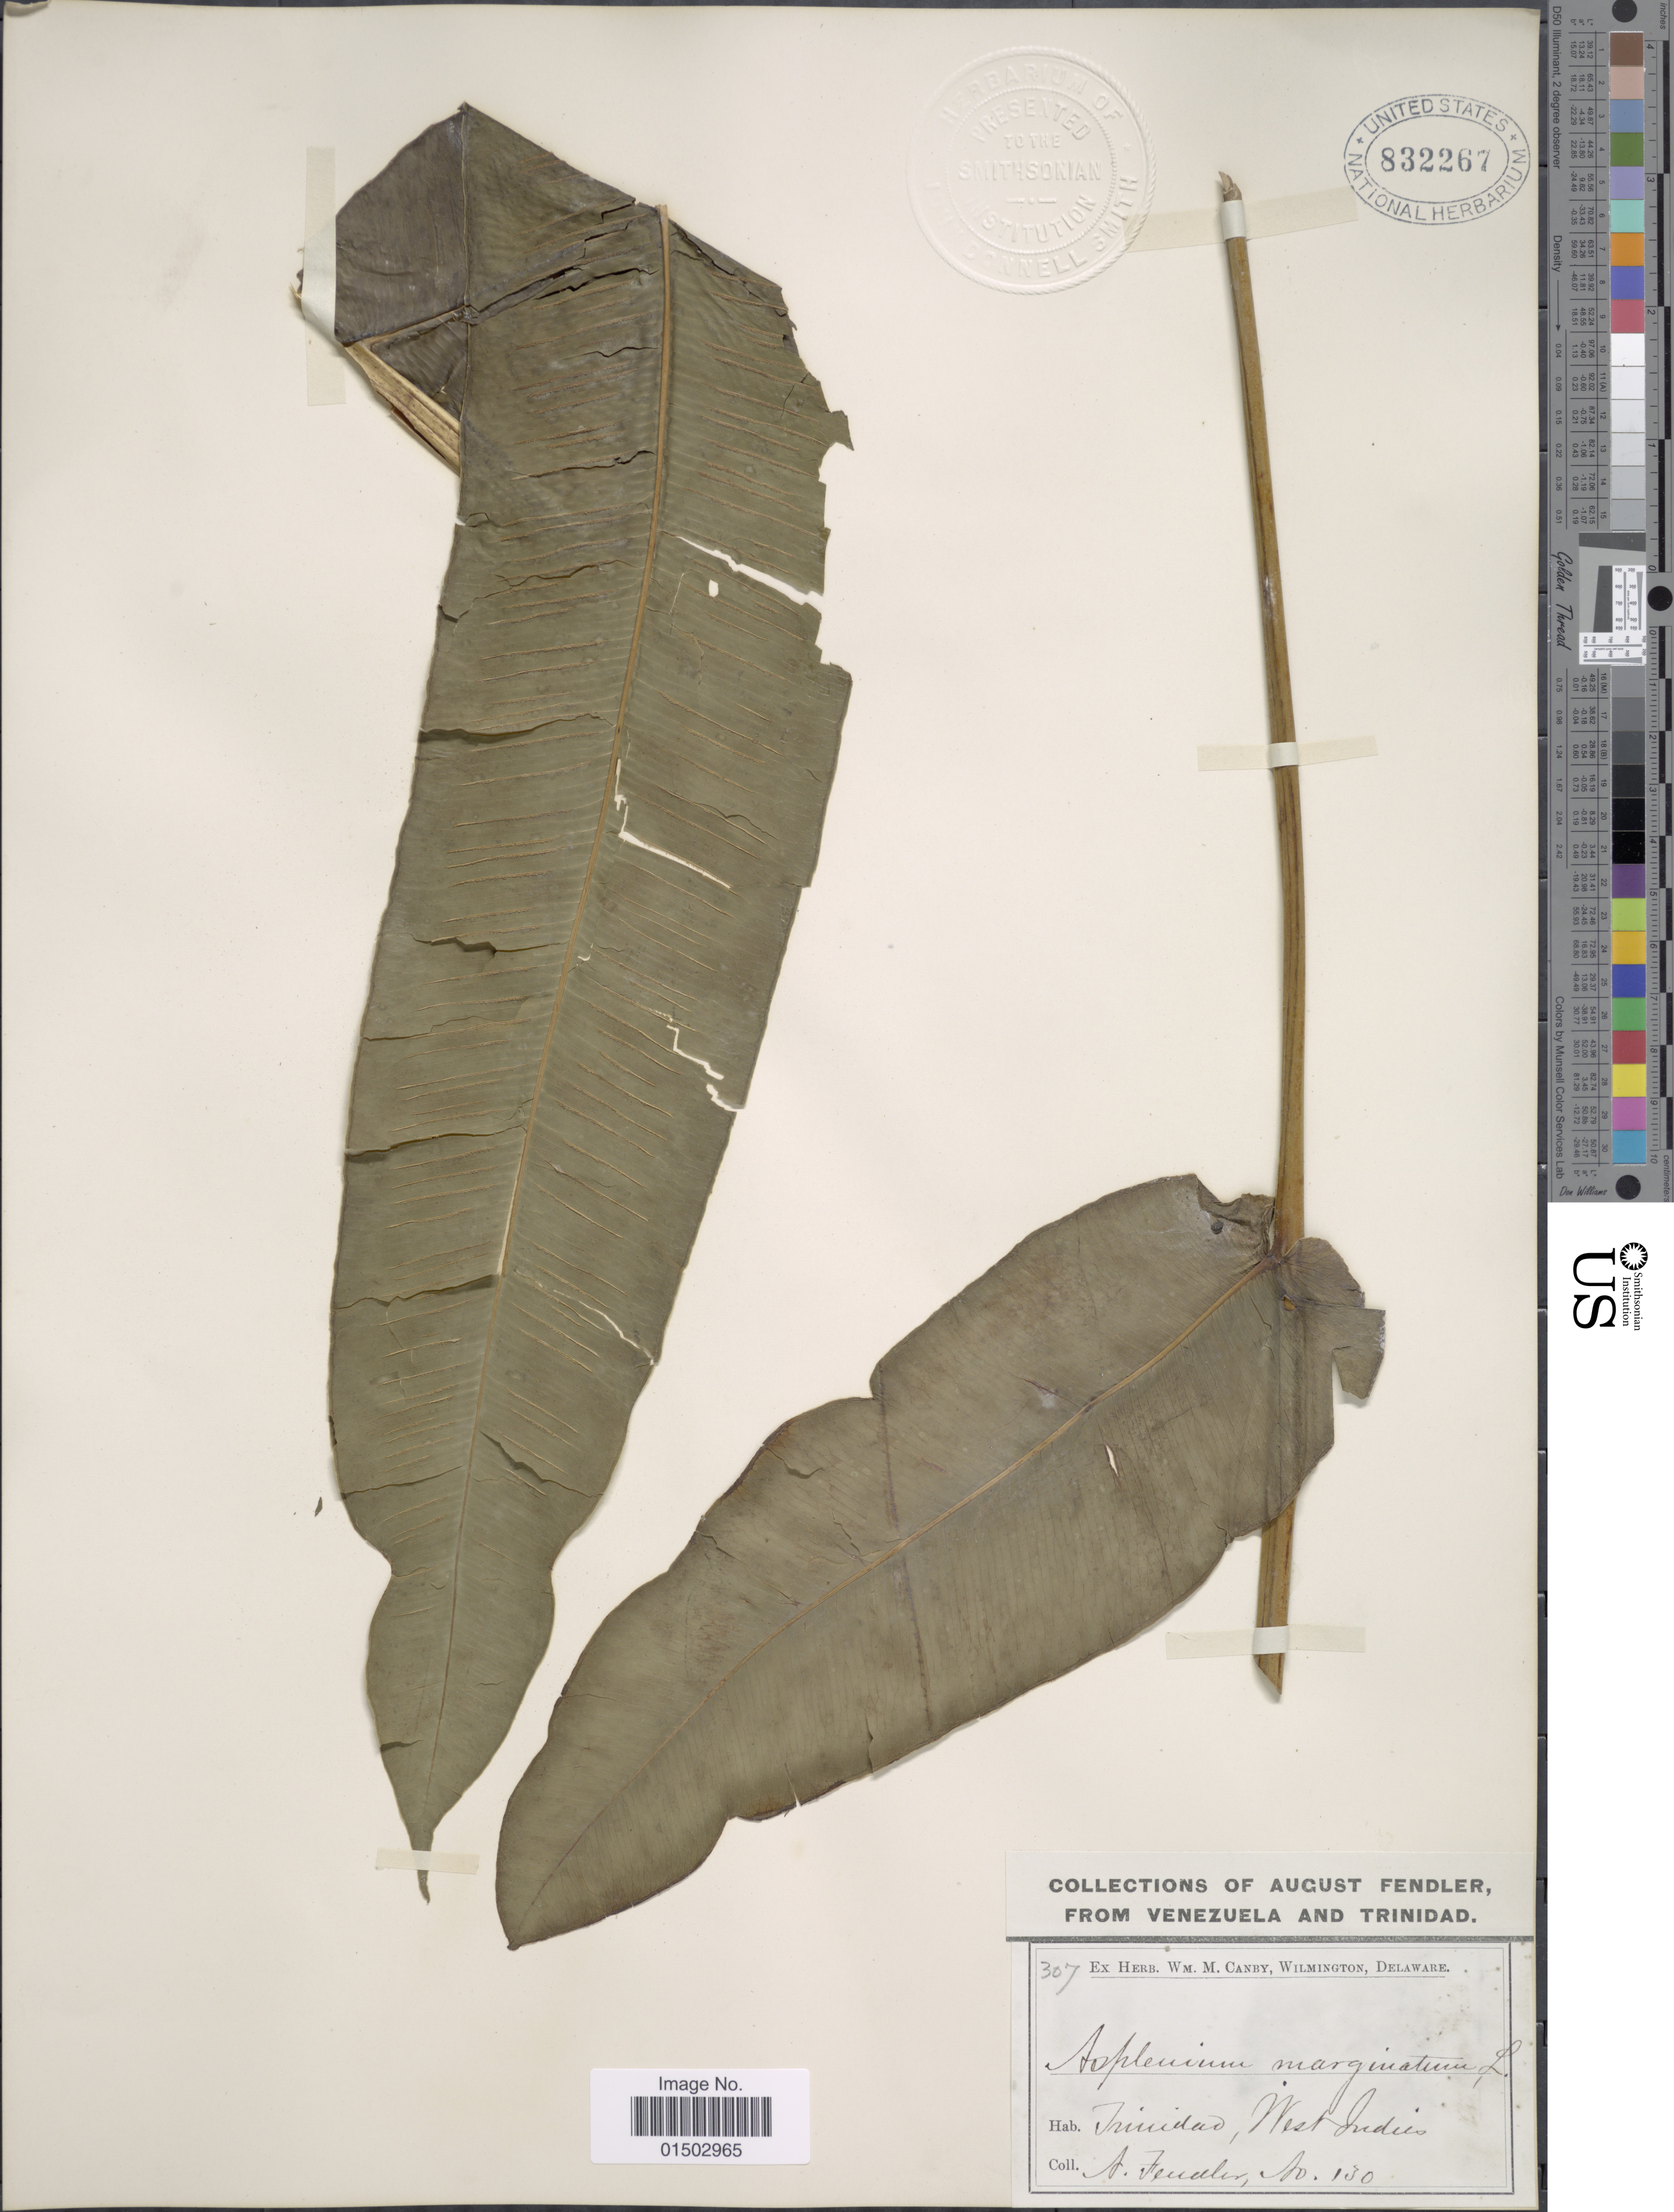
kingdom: Plantae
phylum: Tracheophyta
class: Polypodiopsida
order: Polypodiales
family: Hemidictyaceae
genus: Hemidictyum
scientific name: Hemidictyum marginatum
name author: (L.) C. Presl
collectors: A. Fendler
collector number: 130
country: Trinidad and Tobago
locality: Trinidad, West Indies.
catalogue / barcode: US 832267